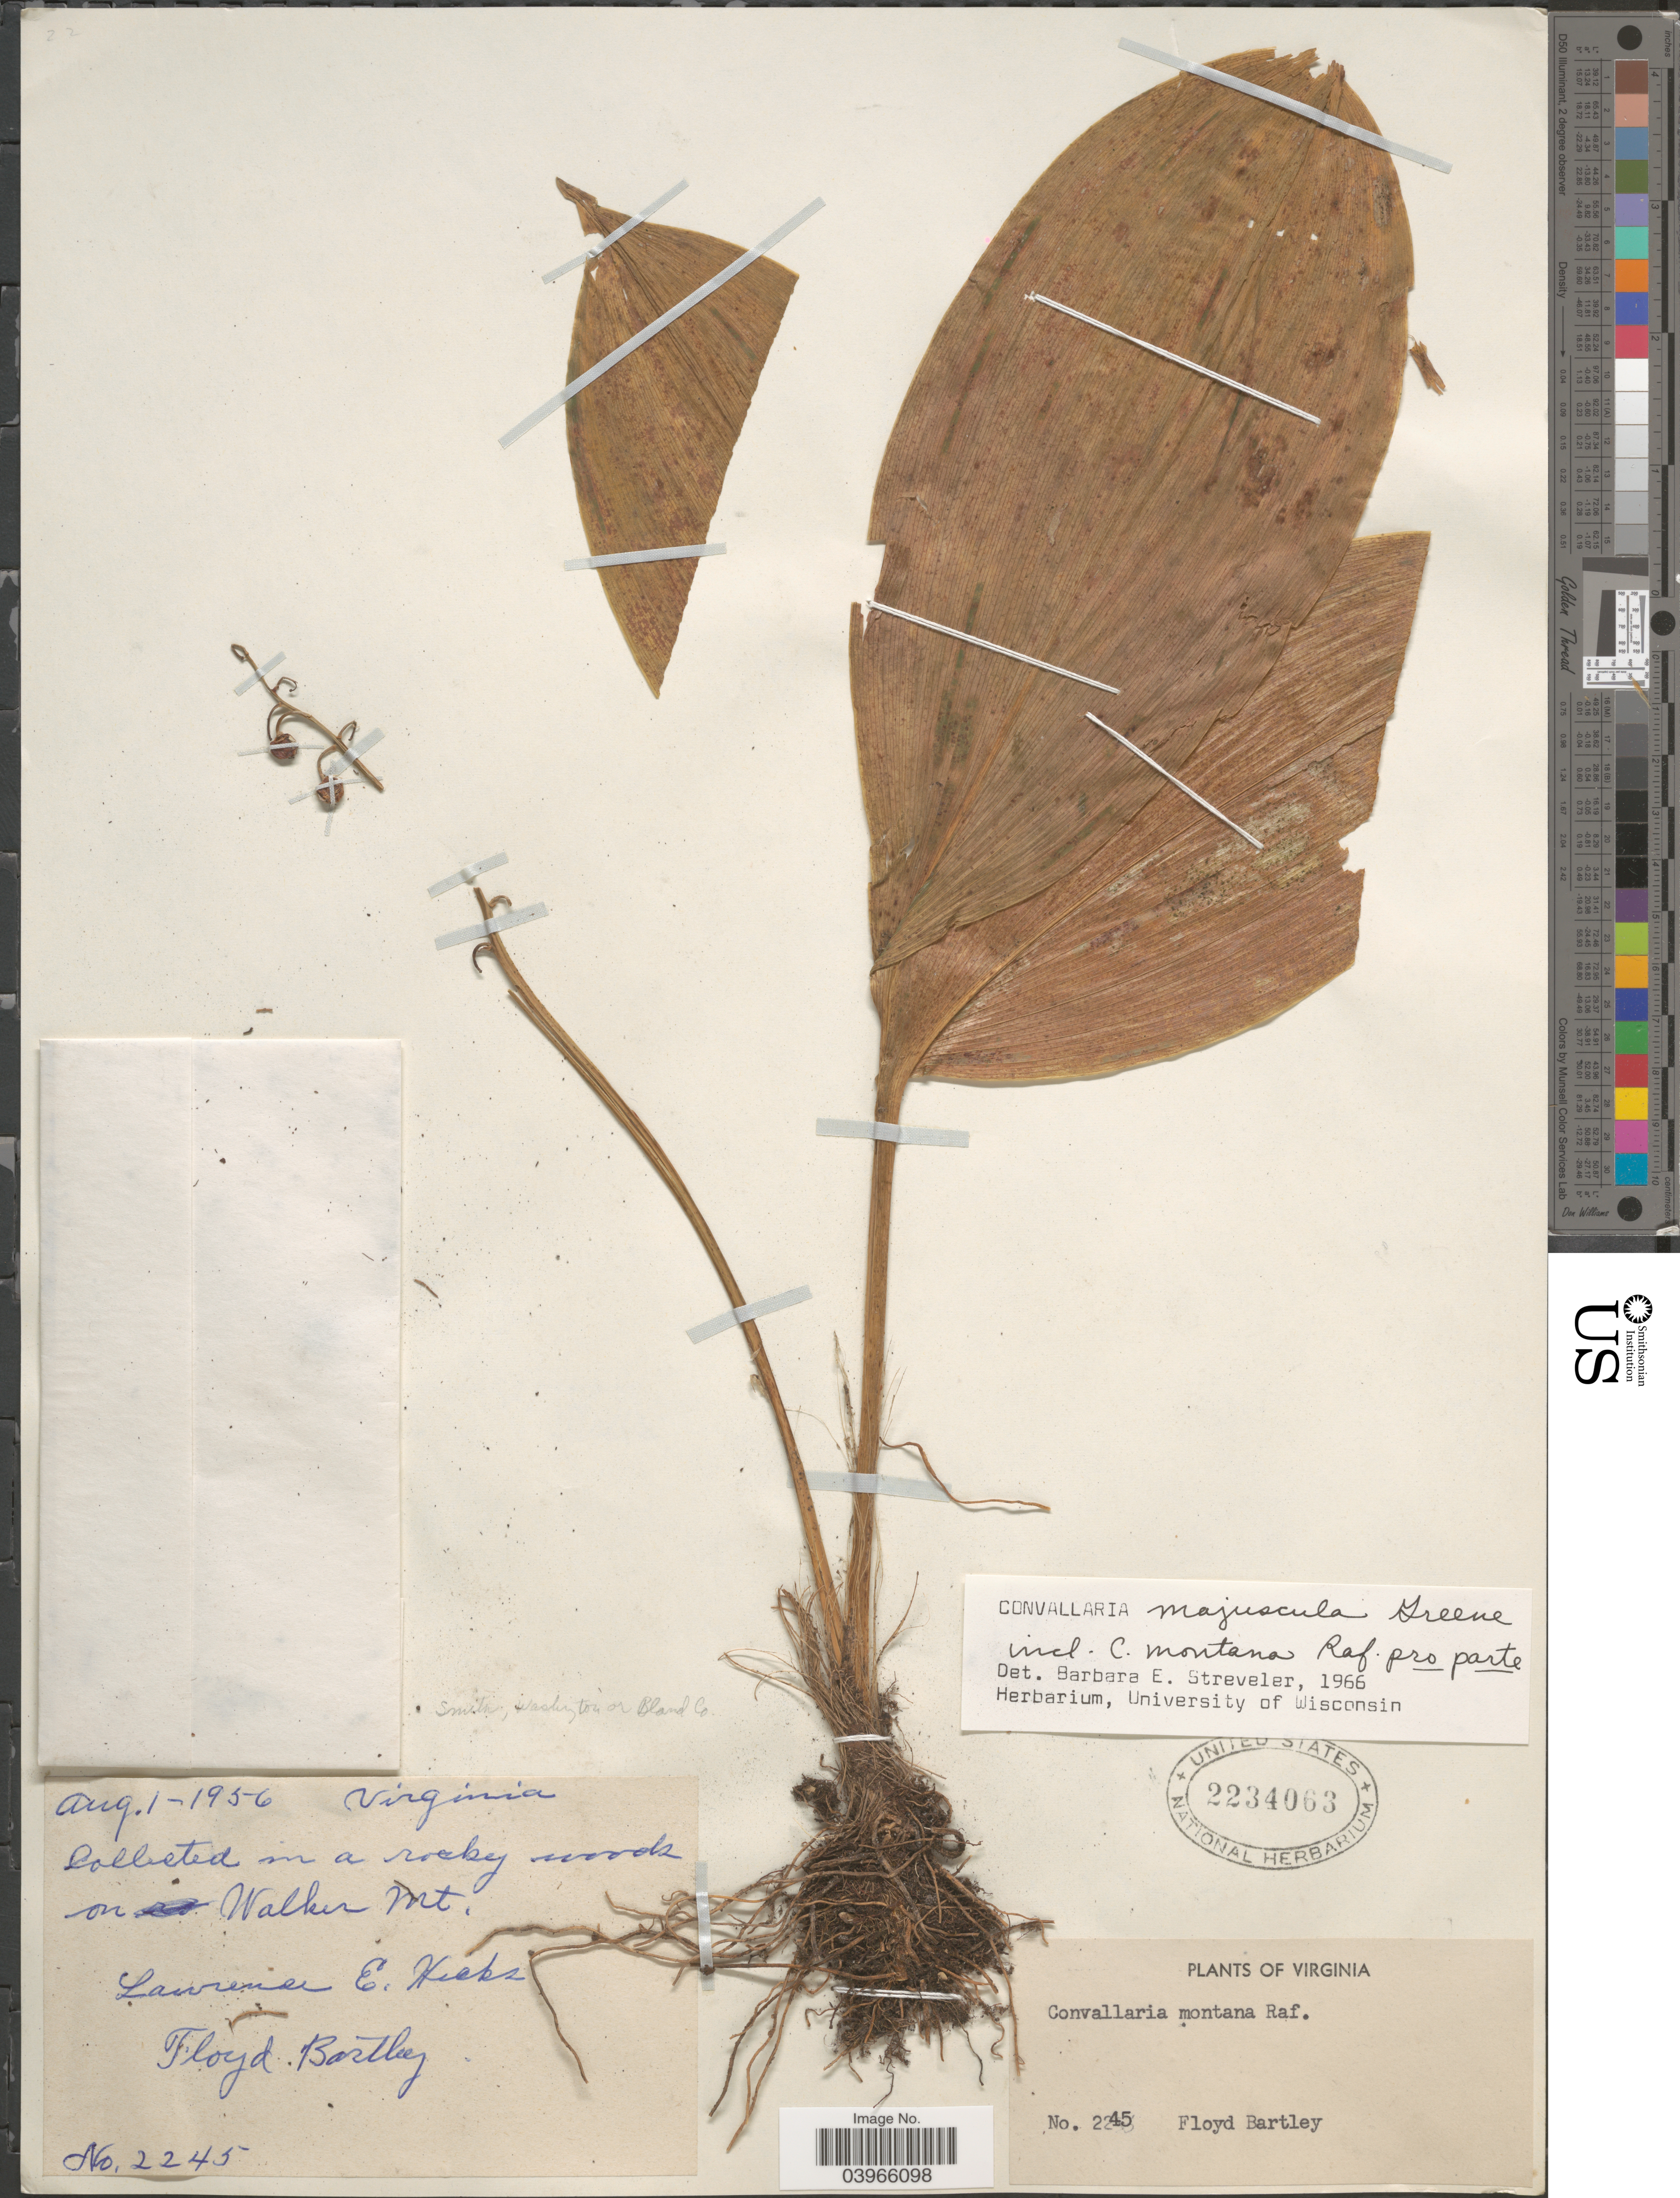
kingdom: Plantae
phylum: Tracheophyta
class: Liliopsida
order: Asparagales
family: Asparagaceae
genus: Convallaria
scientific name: Convallaria majuscula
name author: Greene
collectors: L. E. Hicks & F. Bartley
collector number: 2245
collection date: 1956-08-01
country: United States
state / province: Virginia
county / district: Smyth ?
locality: Walker Mt.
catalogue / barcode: US 2234063